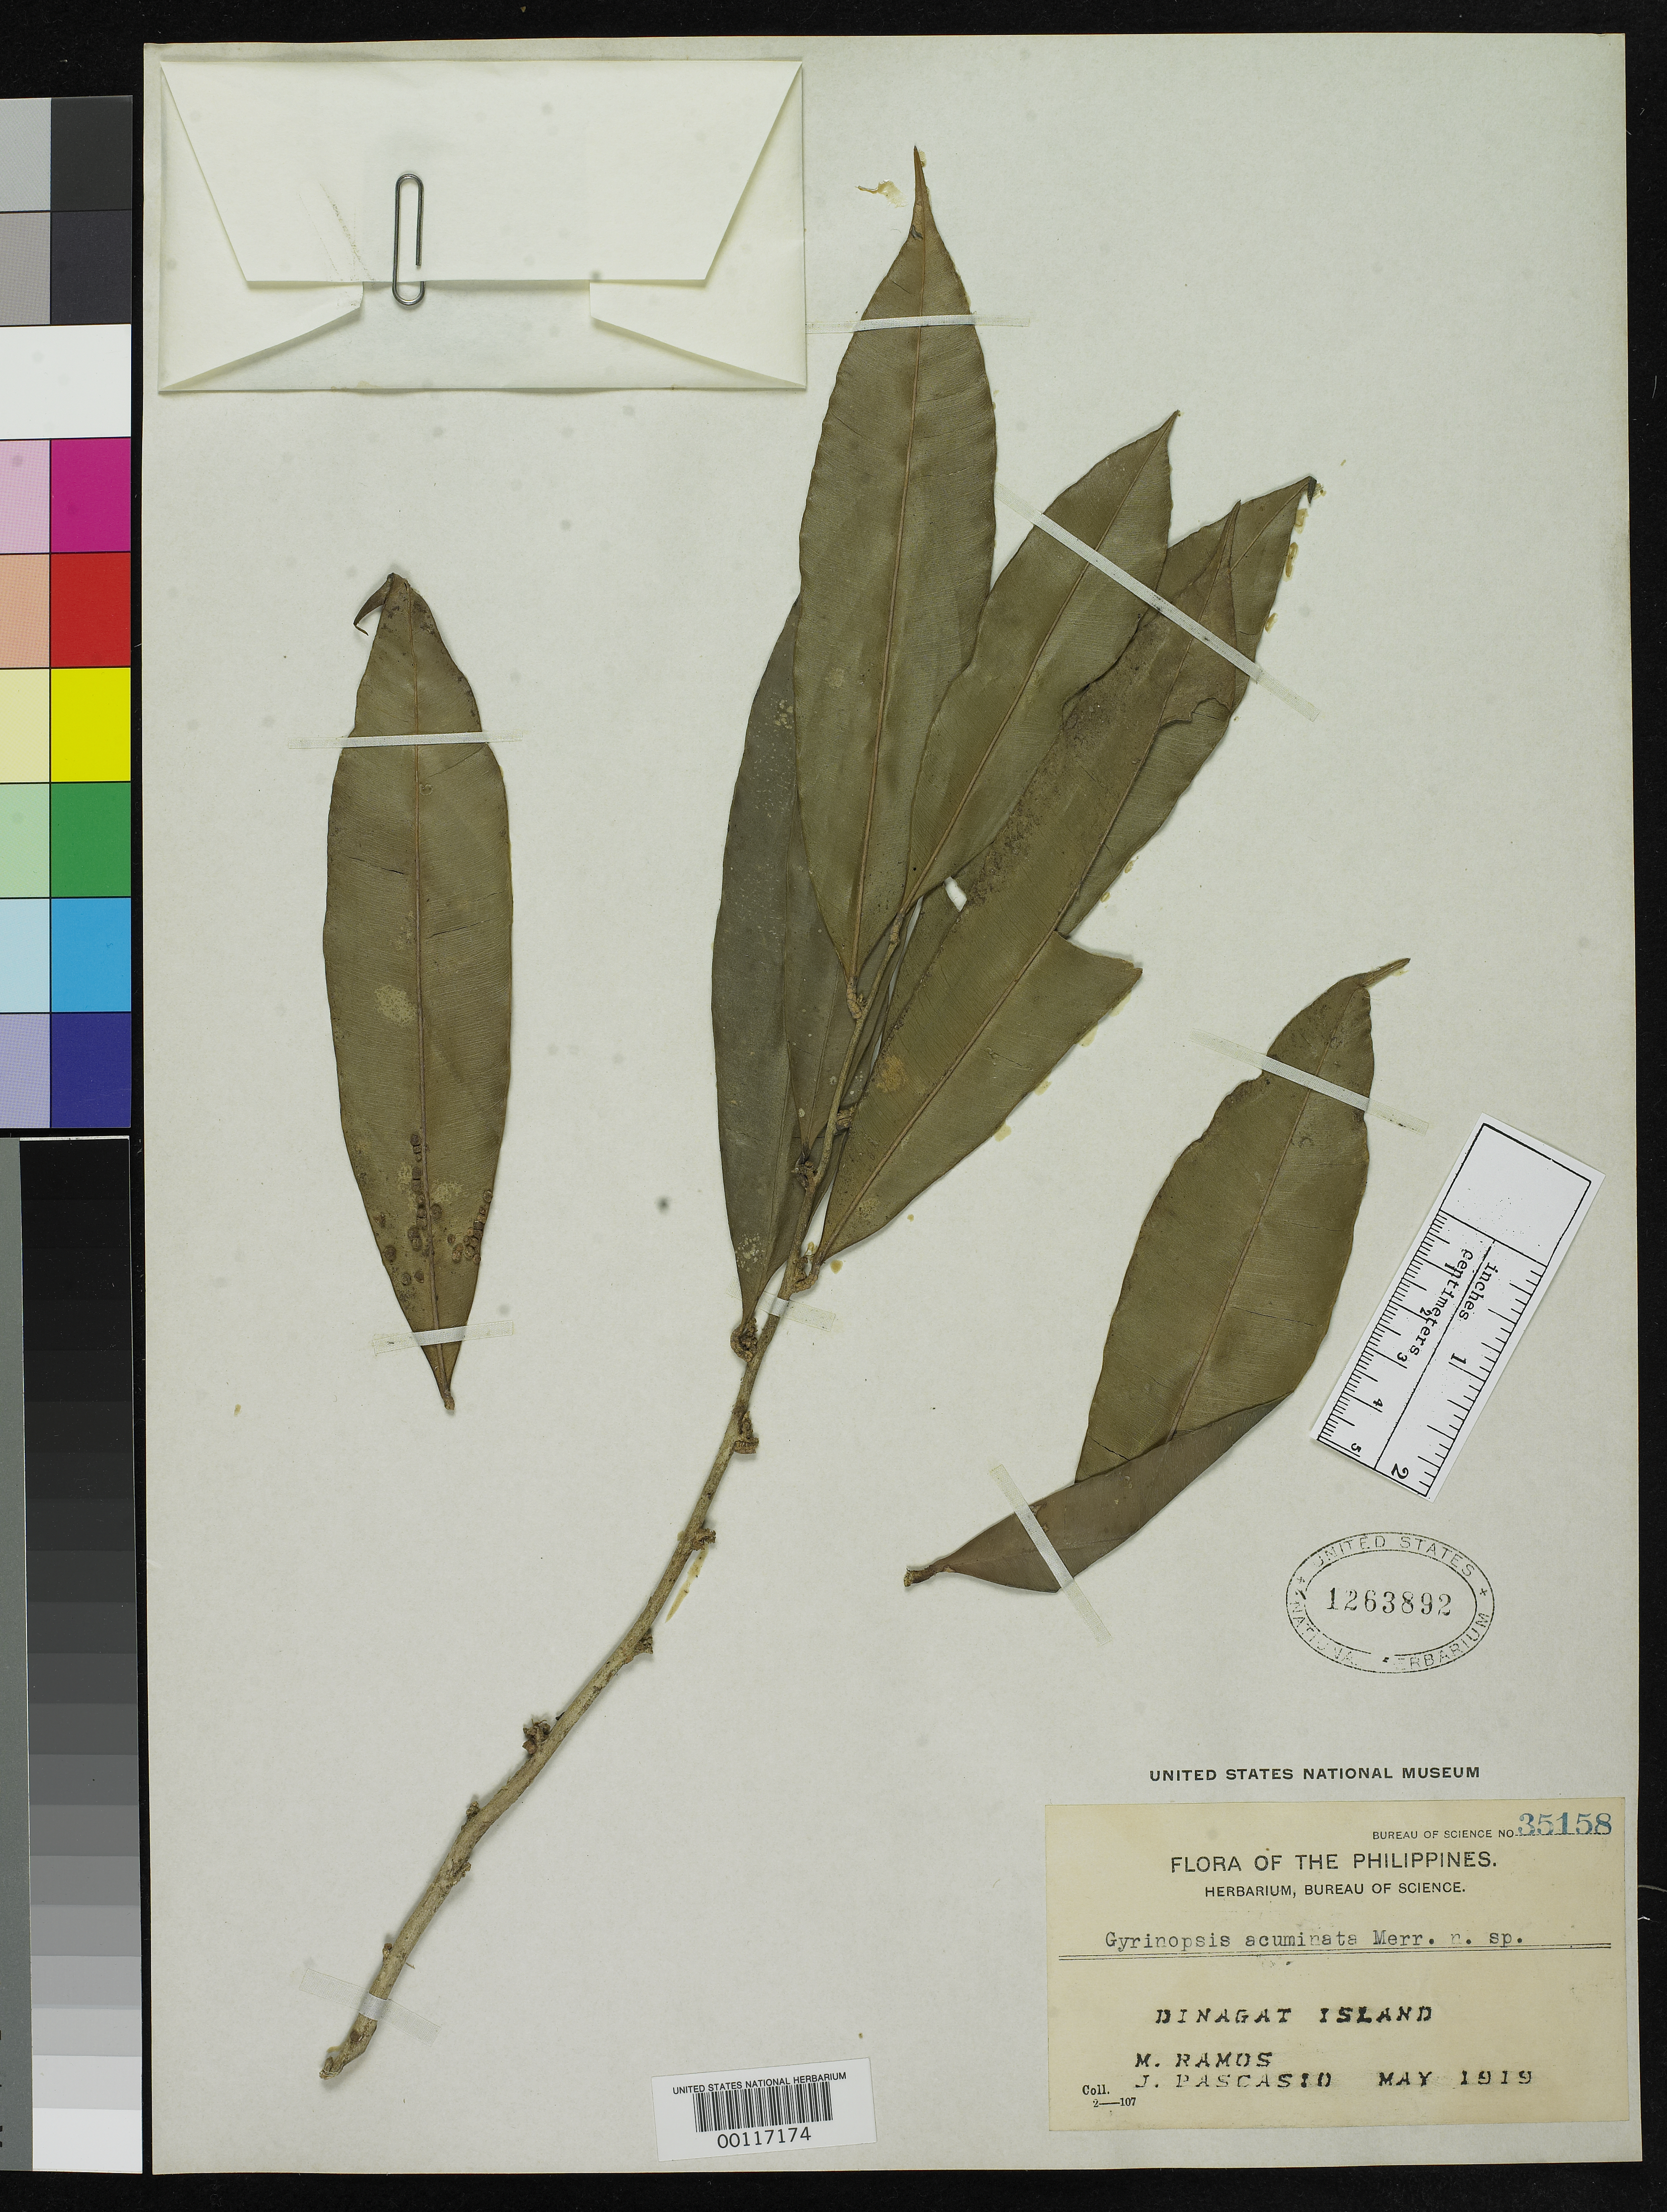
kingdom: Plantae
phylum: Tracheophyta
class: Magnoliopsida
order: Malvales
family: Thymelaeaceae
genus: Gyrinopsis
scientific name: Gyrinopsis acuminata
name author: Merr.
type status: Isotype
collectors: M. Ramos & J. Pascasio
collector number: Bur. Sci. 35158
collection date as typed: May 1919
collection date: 1919-05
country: Philippines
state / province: Caraga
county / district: Surigao del Norte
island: Dinagat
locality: Dinagat Island.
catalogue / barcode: US 1263892